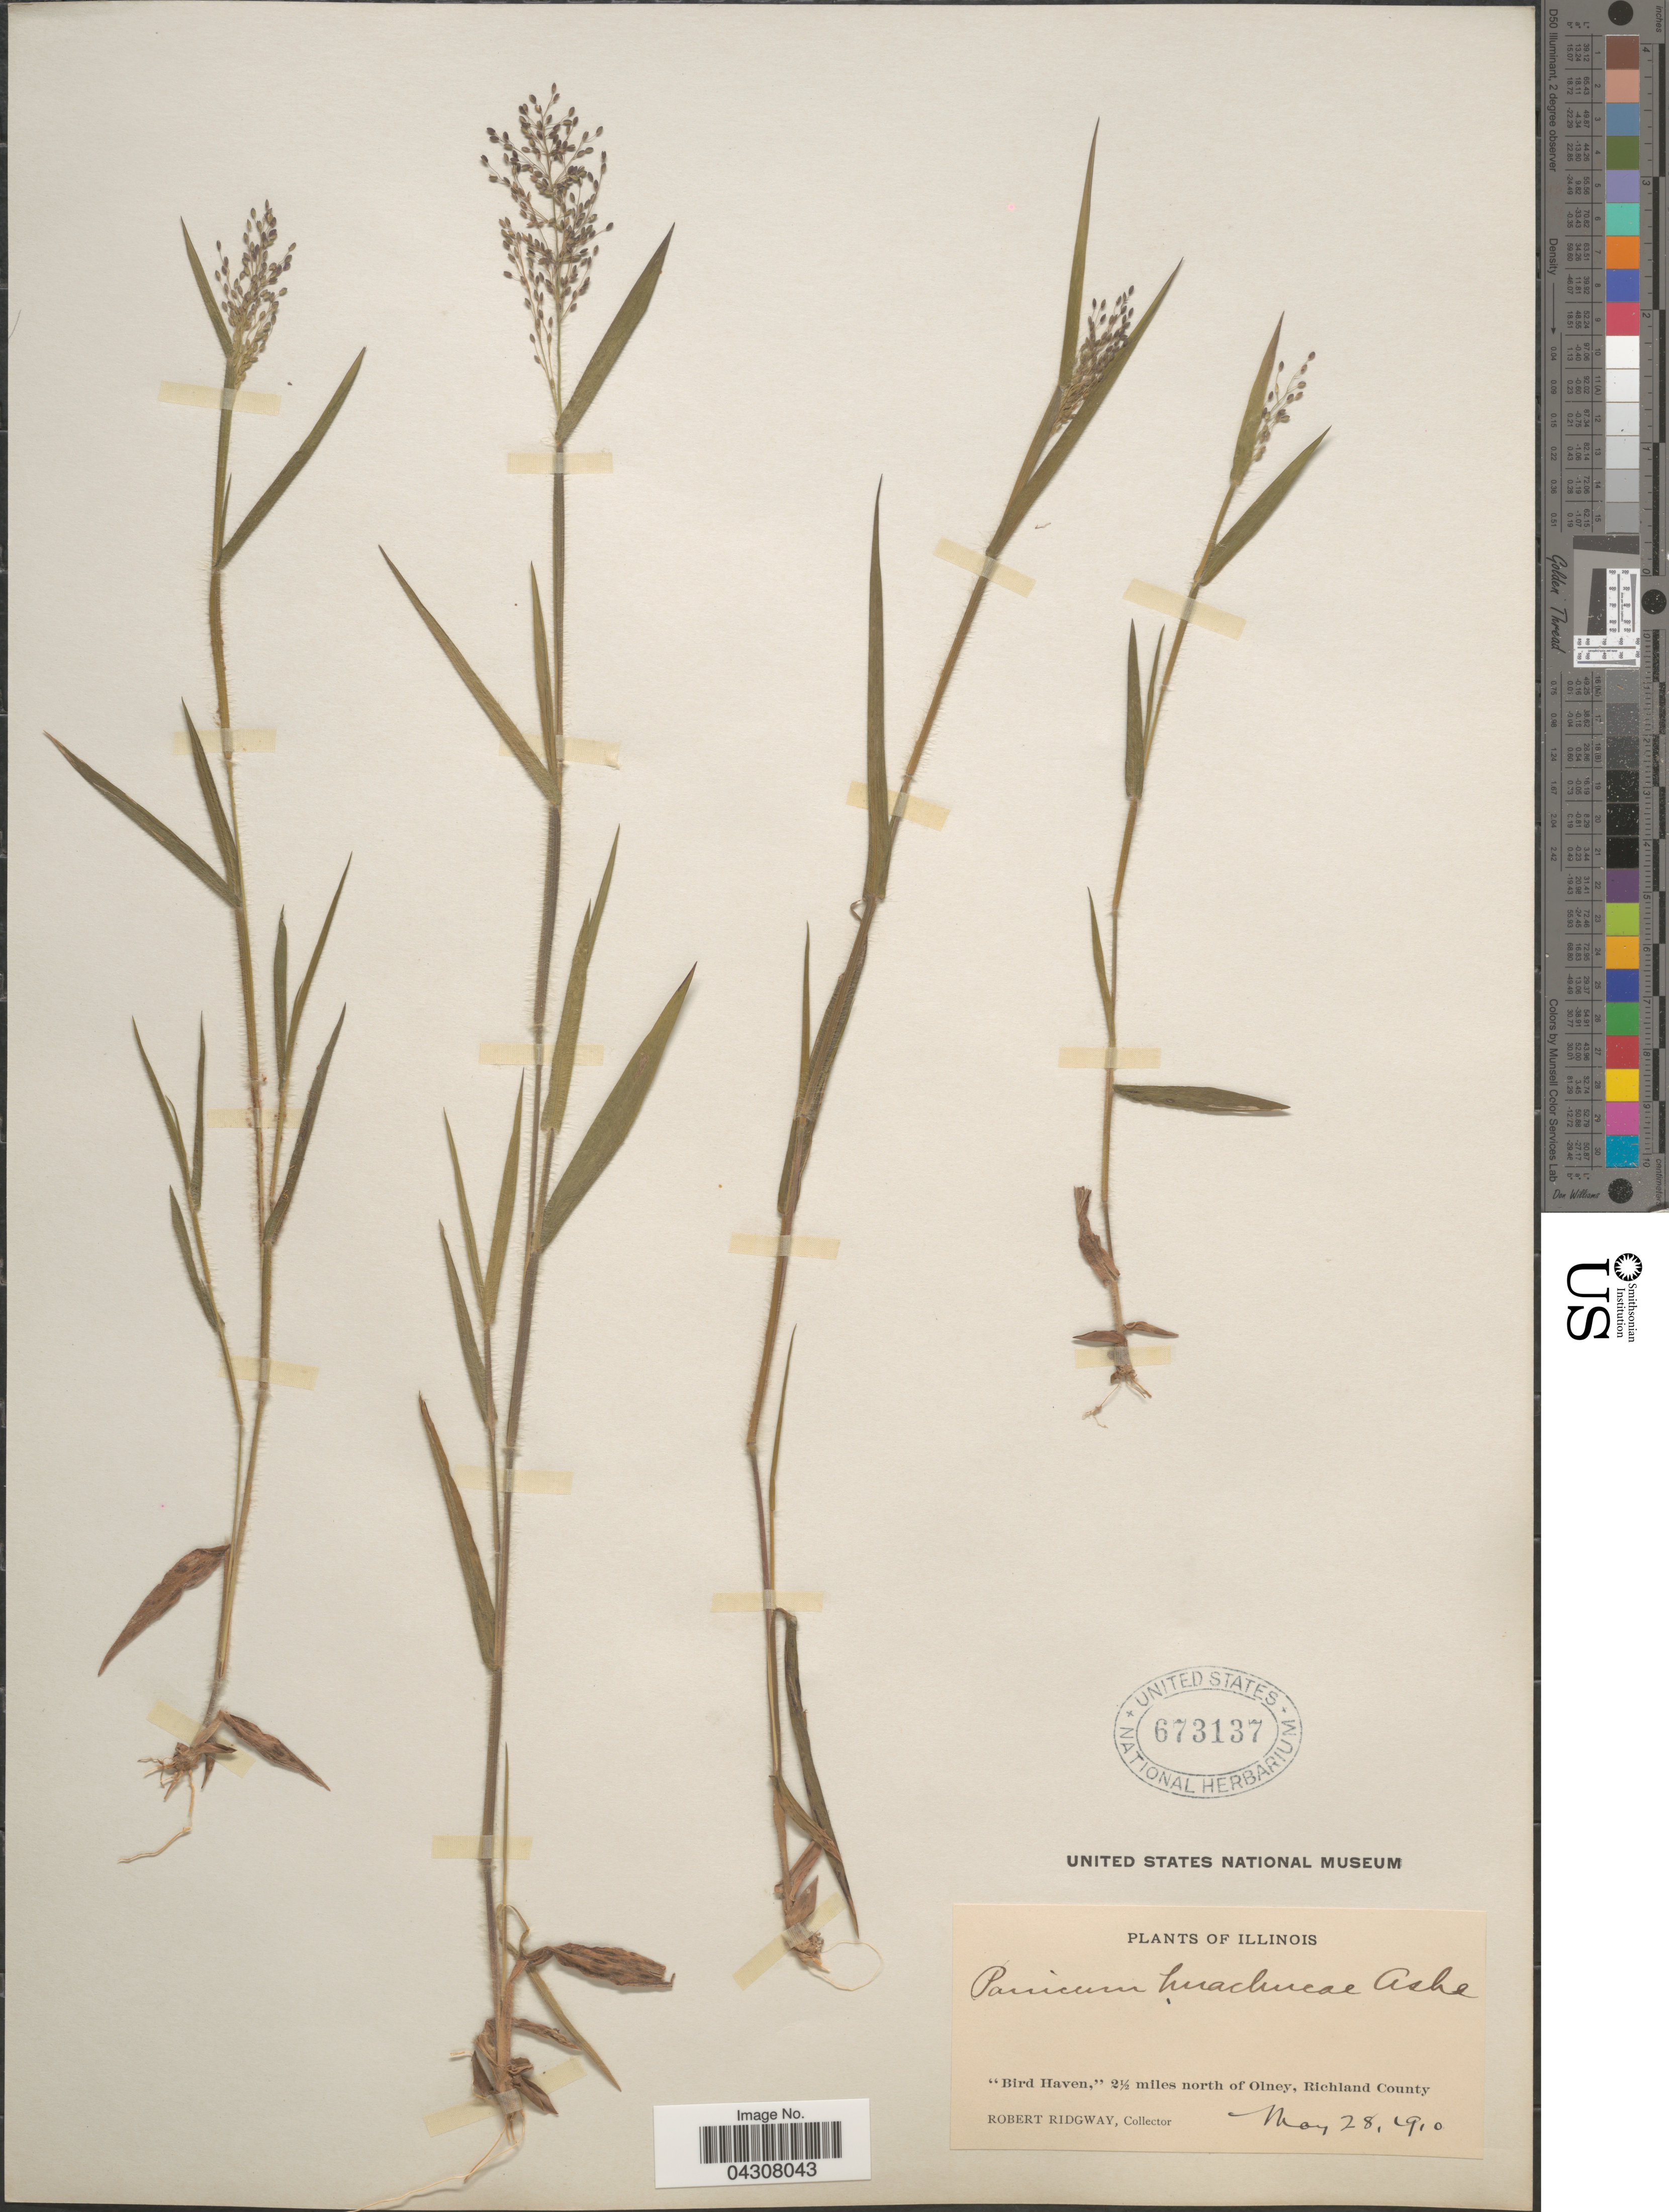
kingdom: Plantae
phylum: Tracheophyta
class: Liliopsida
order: Poales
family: Poaceae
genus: Dichanthelium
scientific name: Dichanthelium acuminatum var. acuminatum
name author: (Sw.) Gould & C.A. Clark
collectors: R. Ridgway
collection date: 1910-05-28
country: United States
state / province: Illinois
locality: Bird Haven,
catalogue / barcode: US 673137